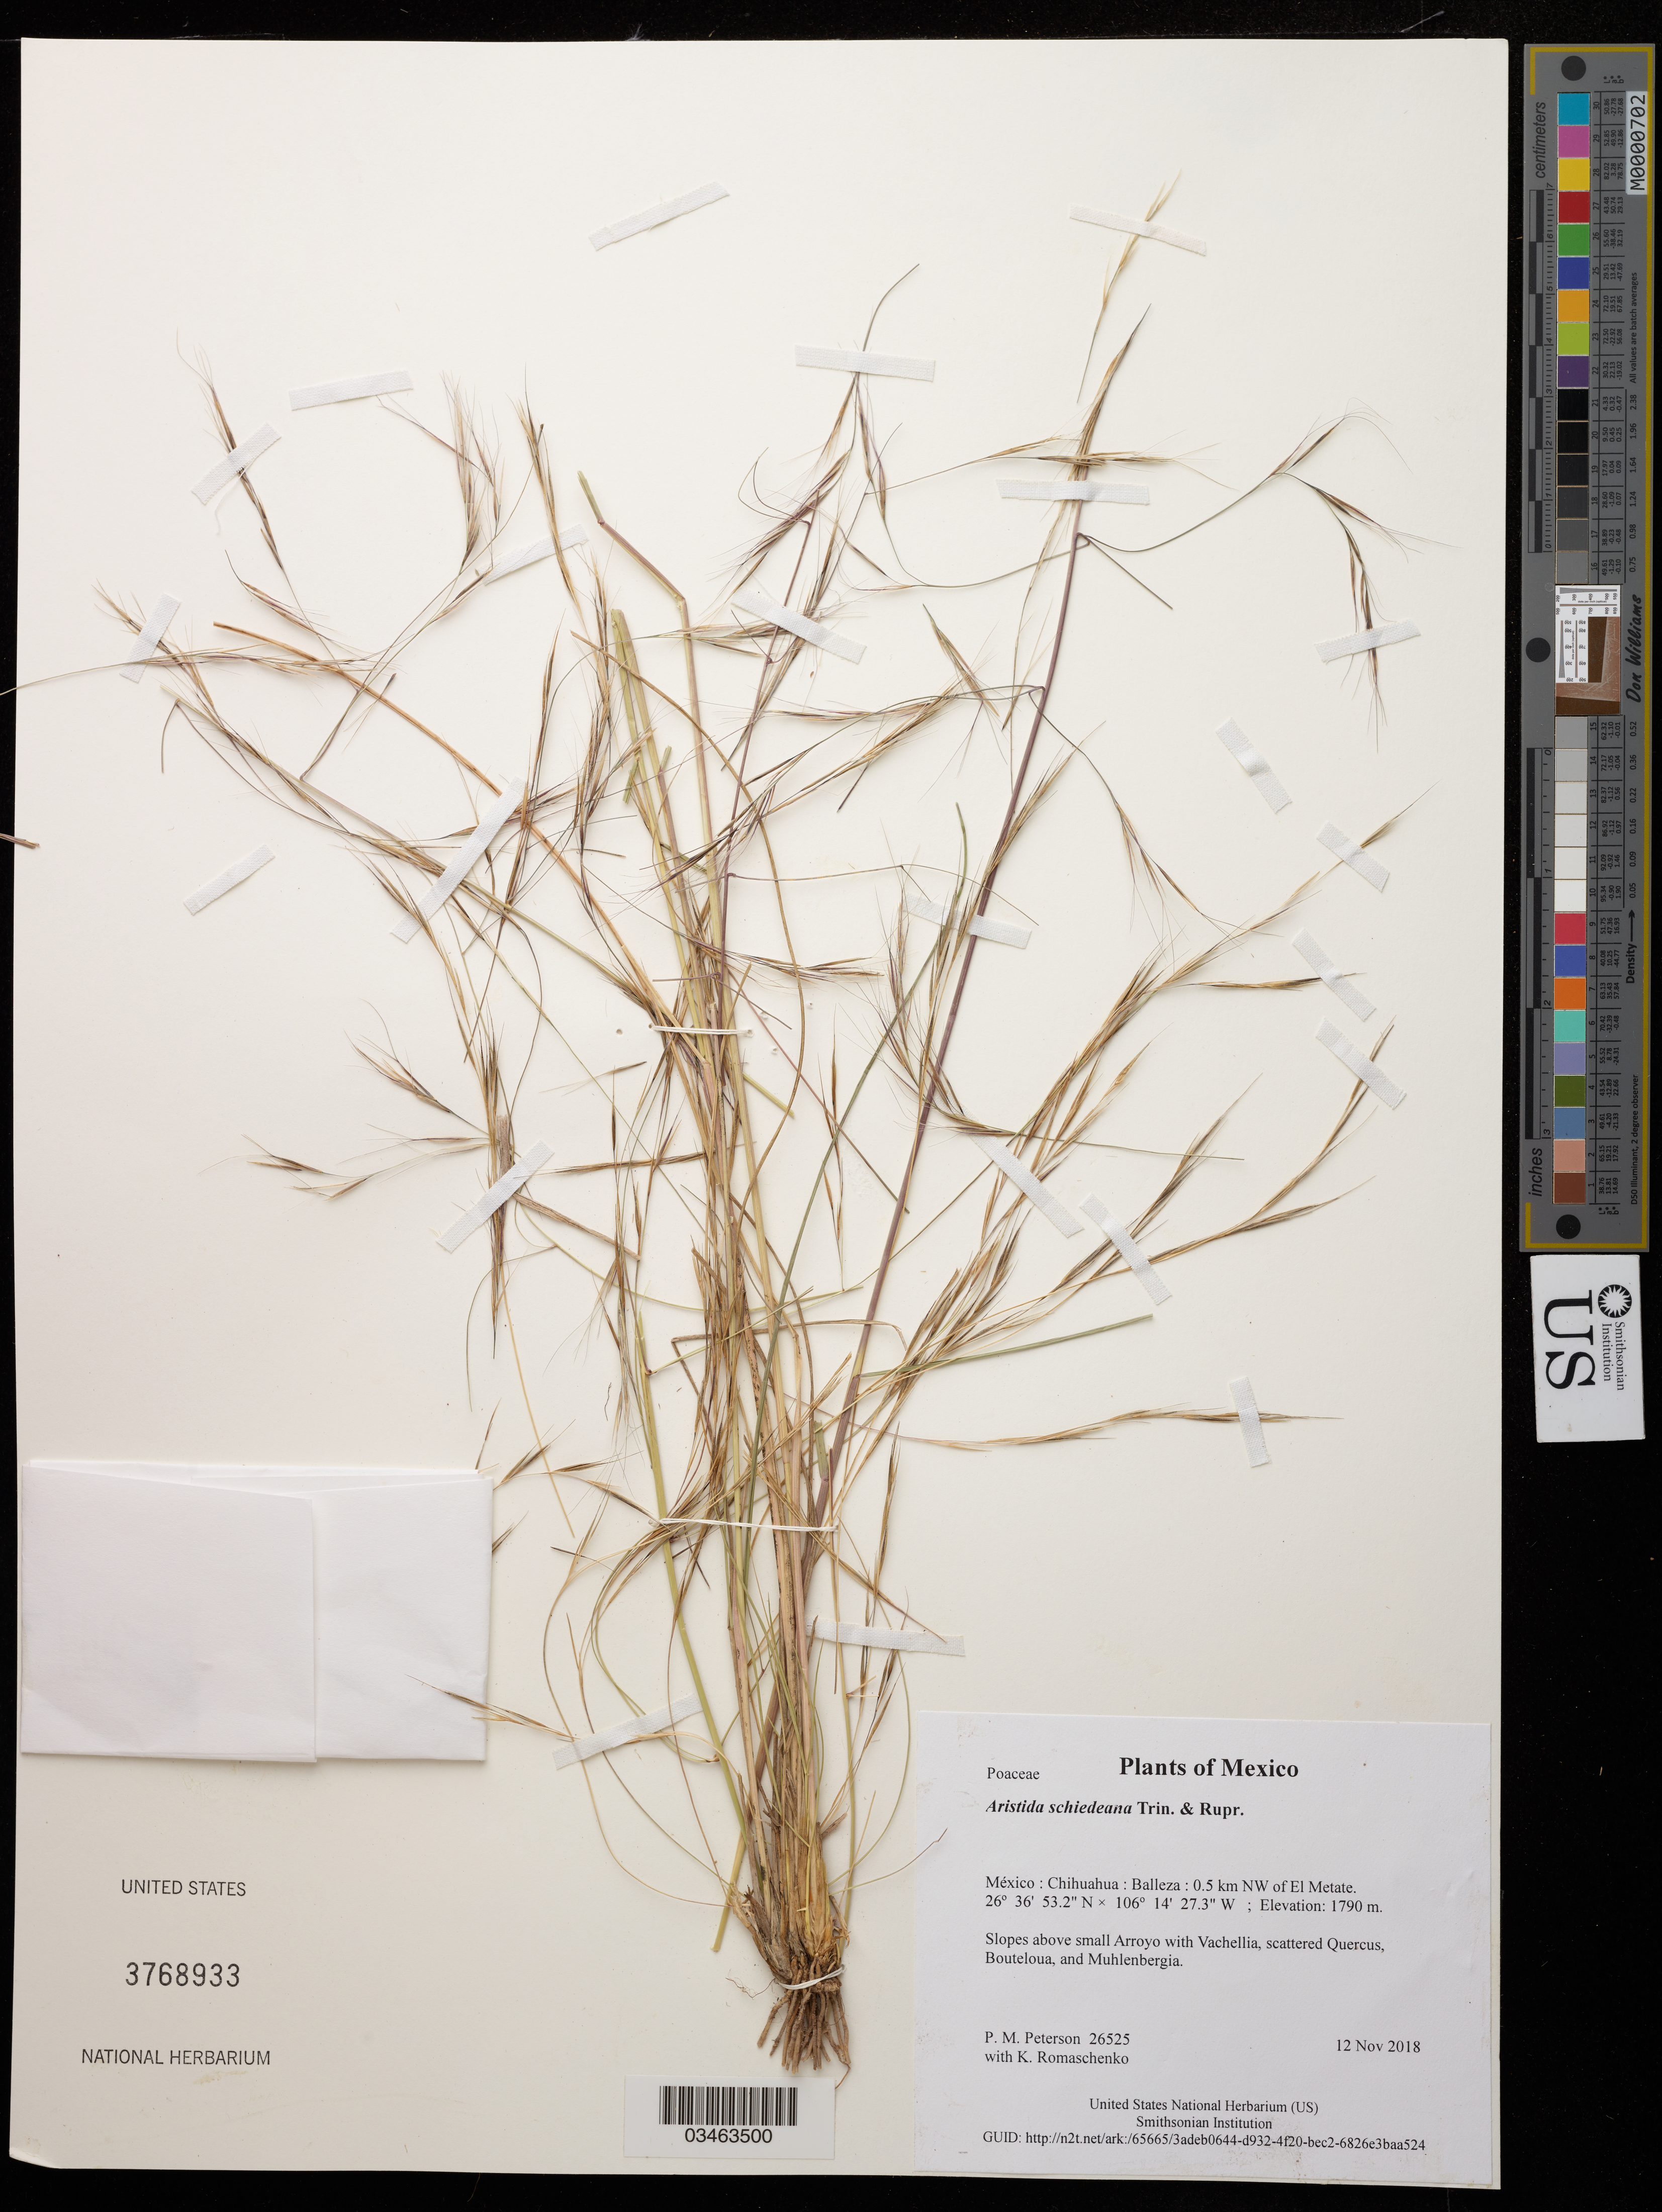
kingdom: Plantae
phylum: Tracheophyta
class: Liliopsida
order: Poales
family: Poaceae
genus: Aristida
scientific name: Aristida schiedeana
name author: Trin. & Rupr.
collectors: P. M. Peterson & K. Romaschenko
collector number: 26525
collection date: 2018-11-12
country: México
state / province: Chihuahua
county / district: Balleza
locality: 0.5 km NW of El Metate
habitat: Slopes above small Arroyo with Vachellia, scattered Quercus, Bouteloua, and Muhlenbergia.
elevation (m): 1790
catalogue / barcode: US 3768933